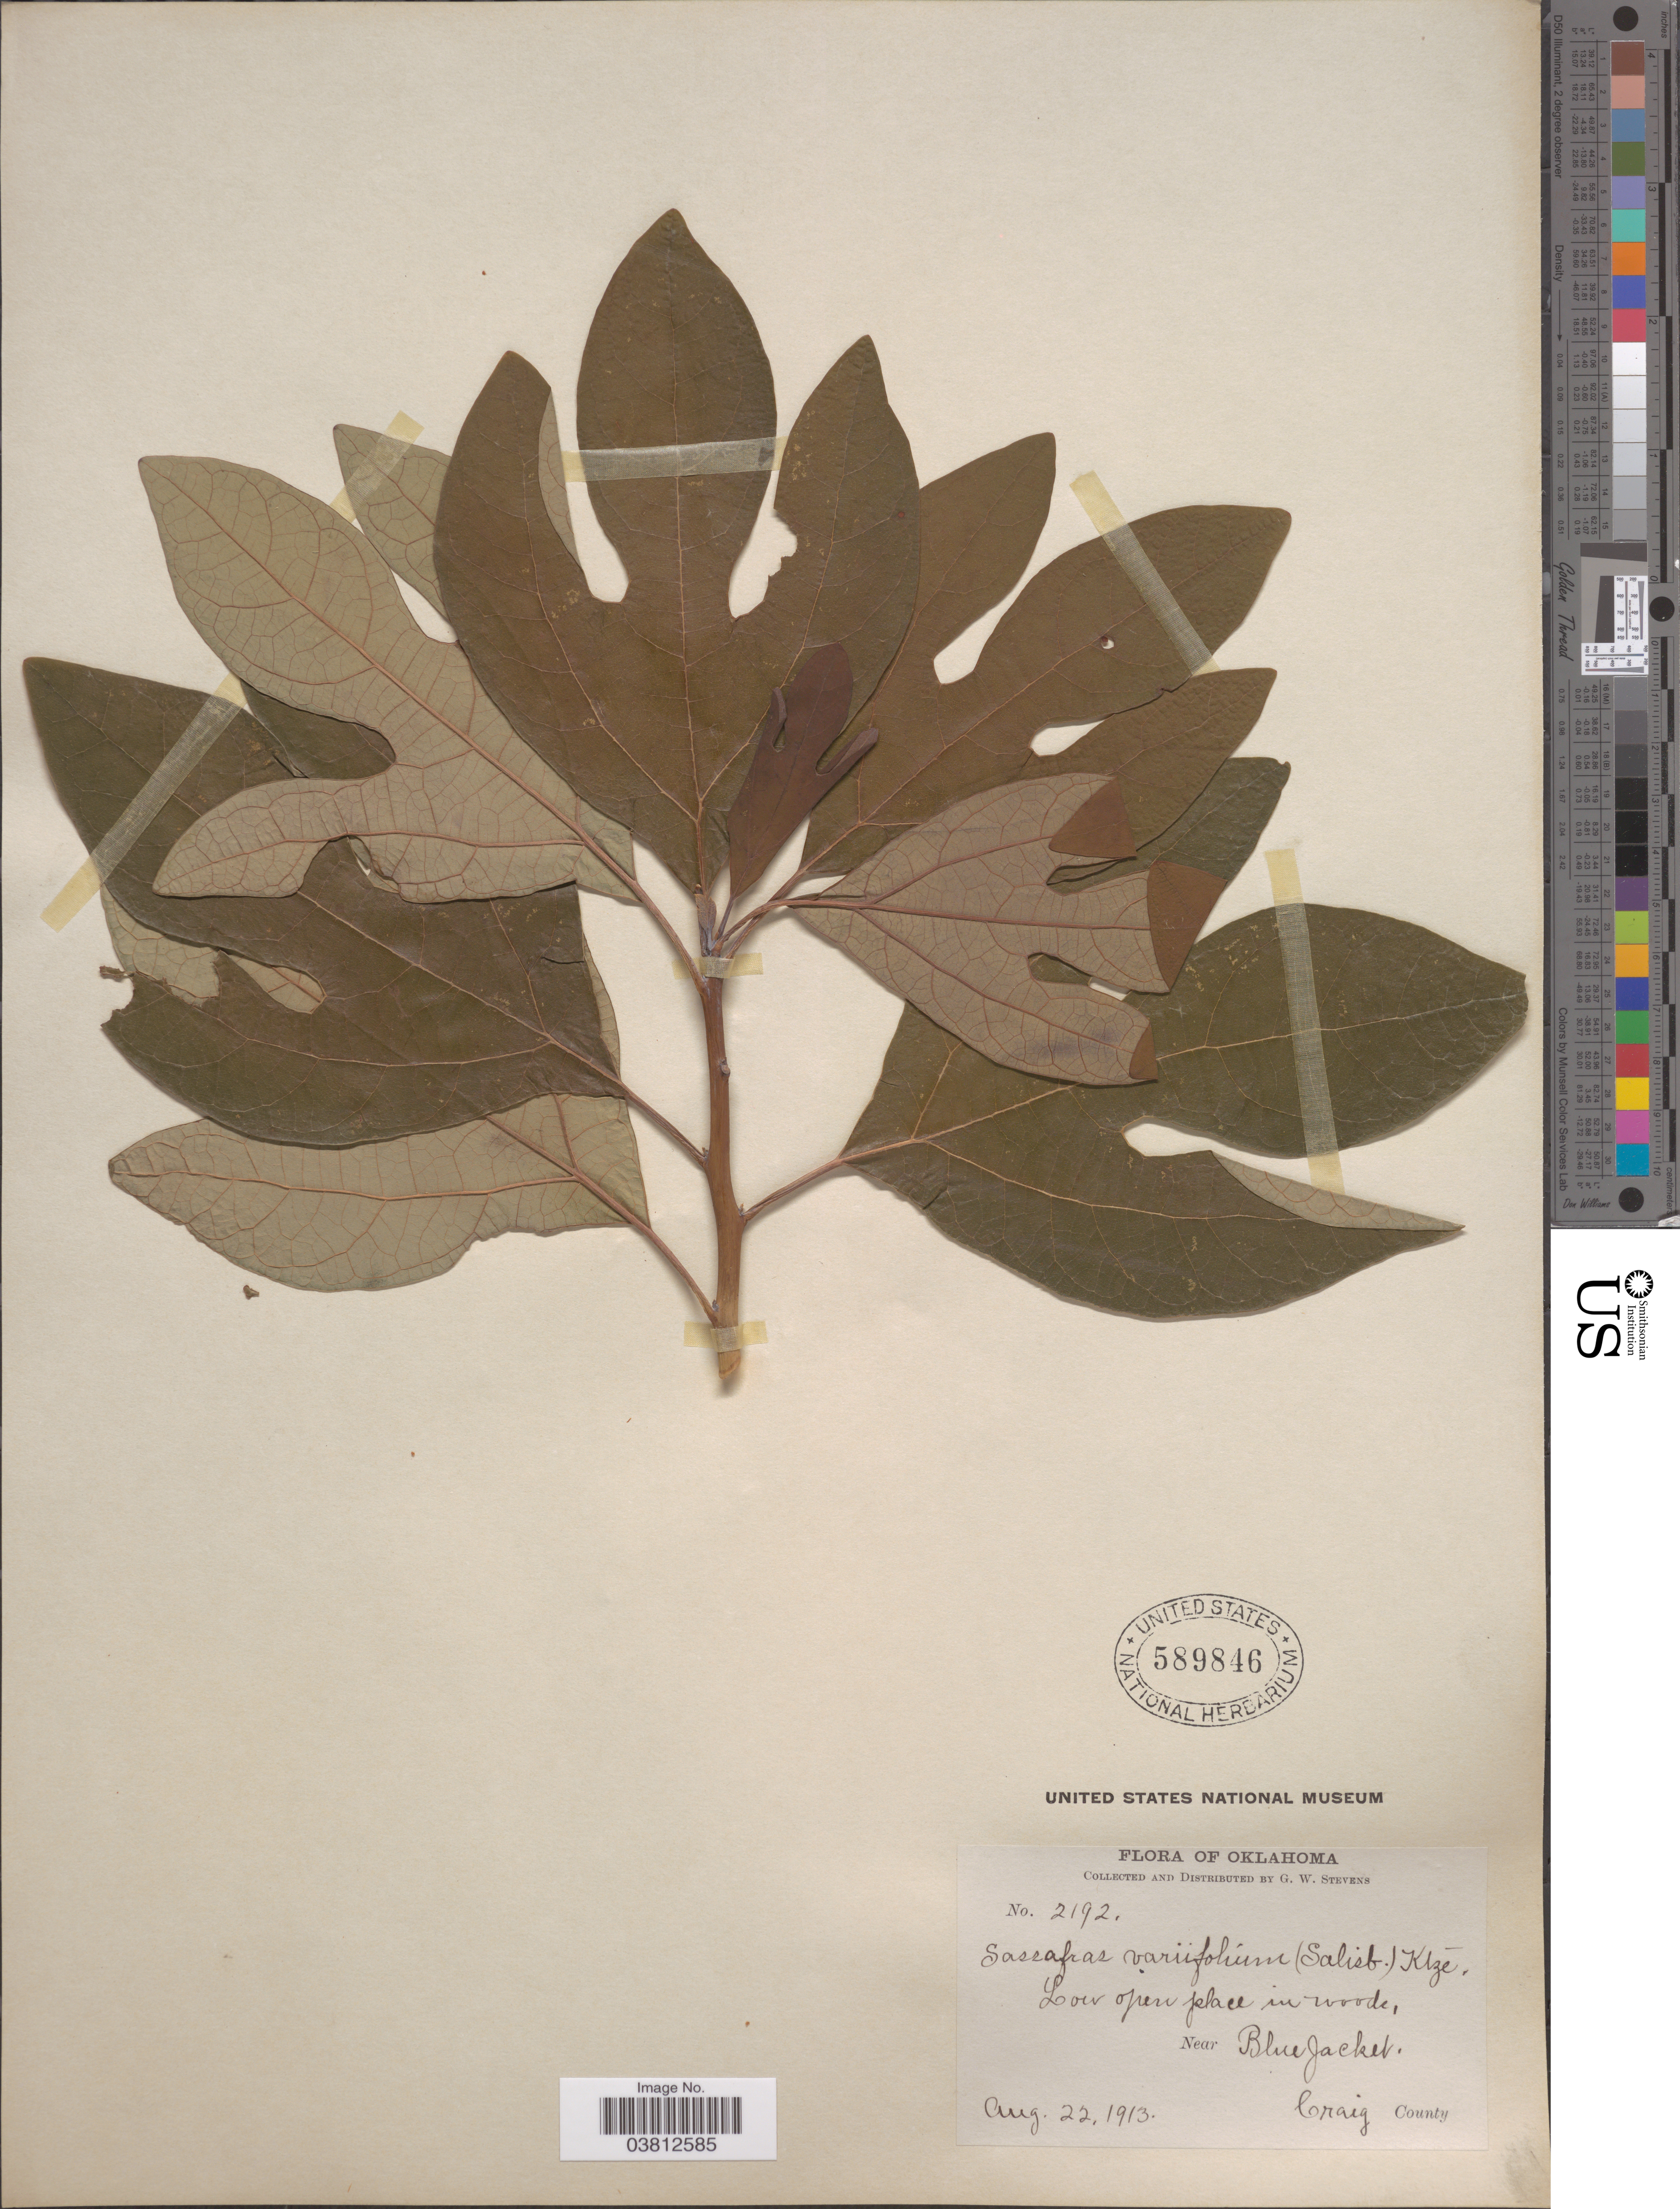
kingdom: Plantae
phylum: Tracheophyta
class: Magnoliopsida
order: Laurales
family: Lauraceae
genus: Sassafras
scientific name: Sassafras albidum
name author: (Nutt.) Nees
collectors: G. W. Stevens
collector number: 2192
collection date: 1913-08-22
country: United States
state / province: Oklahoma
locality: Near Blue Jacket. Craig County.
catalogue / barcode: US 589846